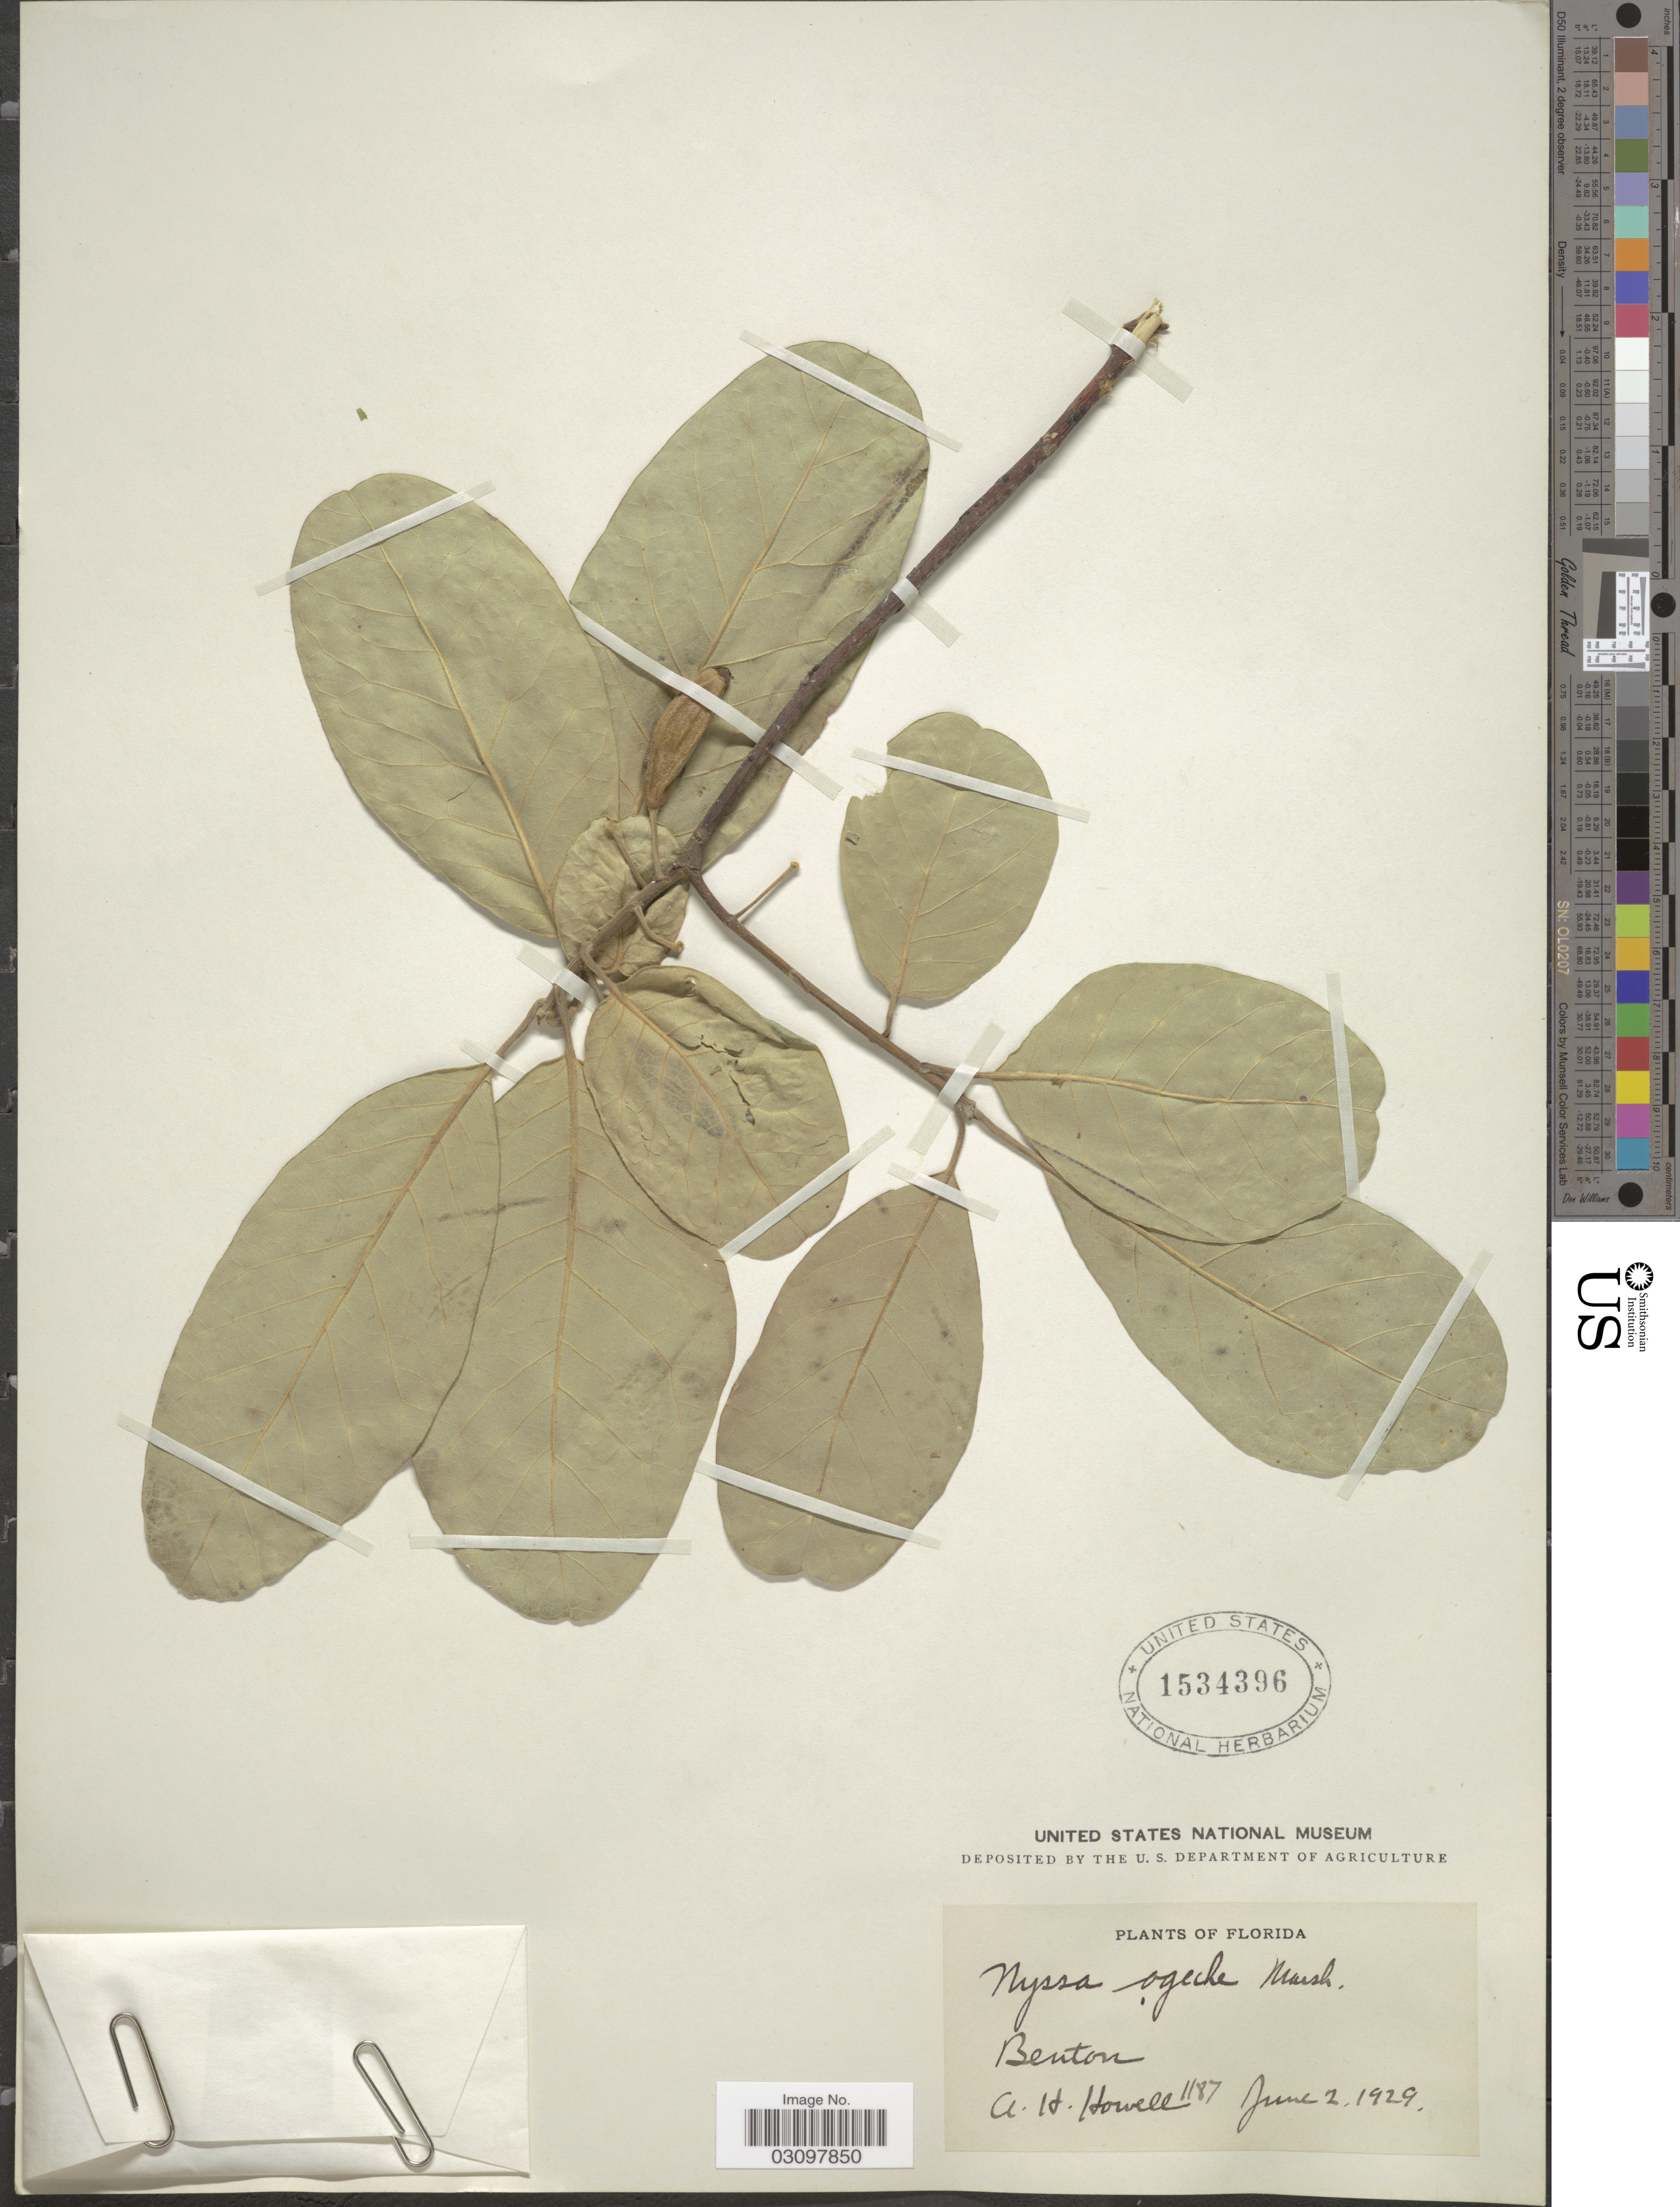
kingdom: Plantae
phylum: Tracheophyta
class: Magnoliopsida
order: Cornales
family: Nyssaceae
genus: Nyssa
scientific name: Nyssa ogeche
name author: W. Bartram ex Marshall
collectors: A. Howell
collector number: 1187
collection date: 1929-06-02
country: United States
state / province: Florida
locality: Benton.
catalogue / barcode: US 1534396